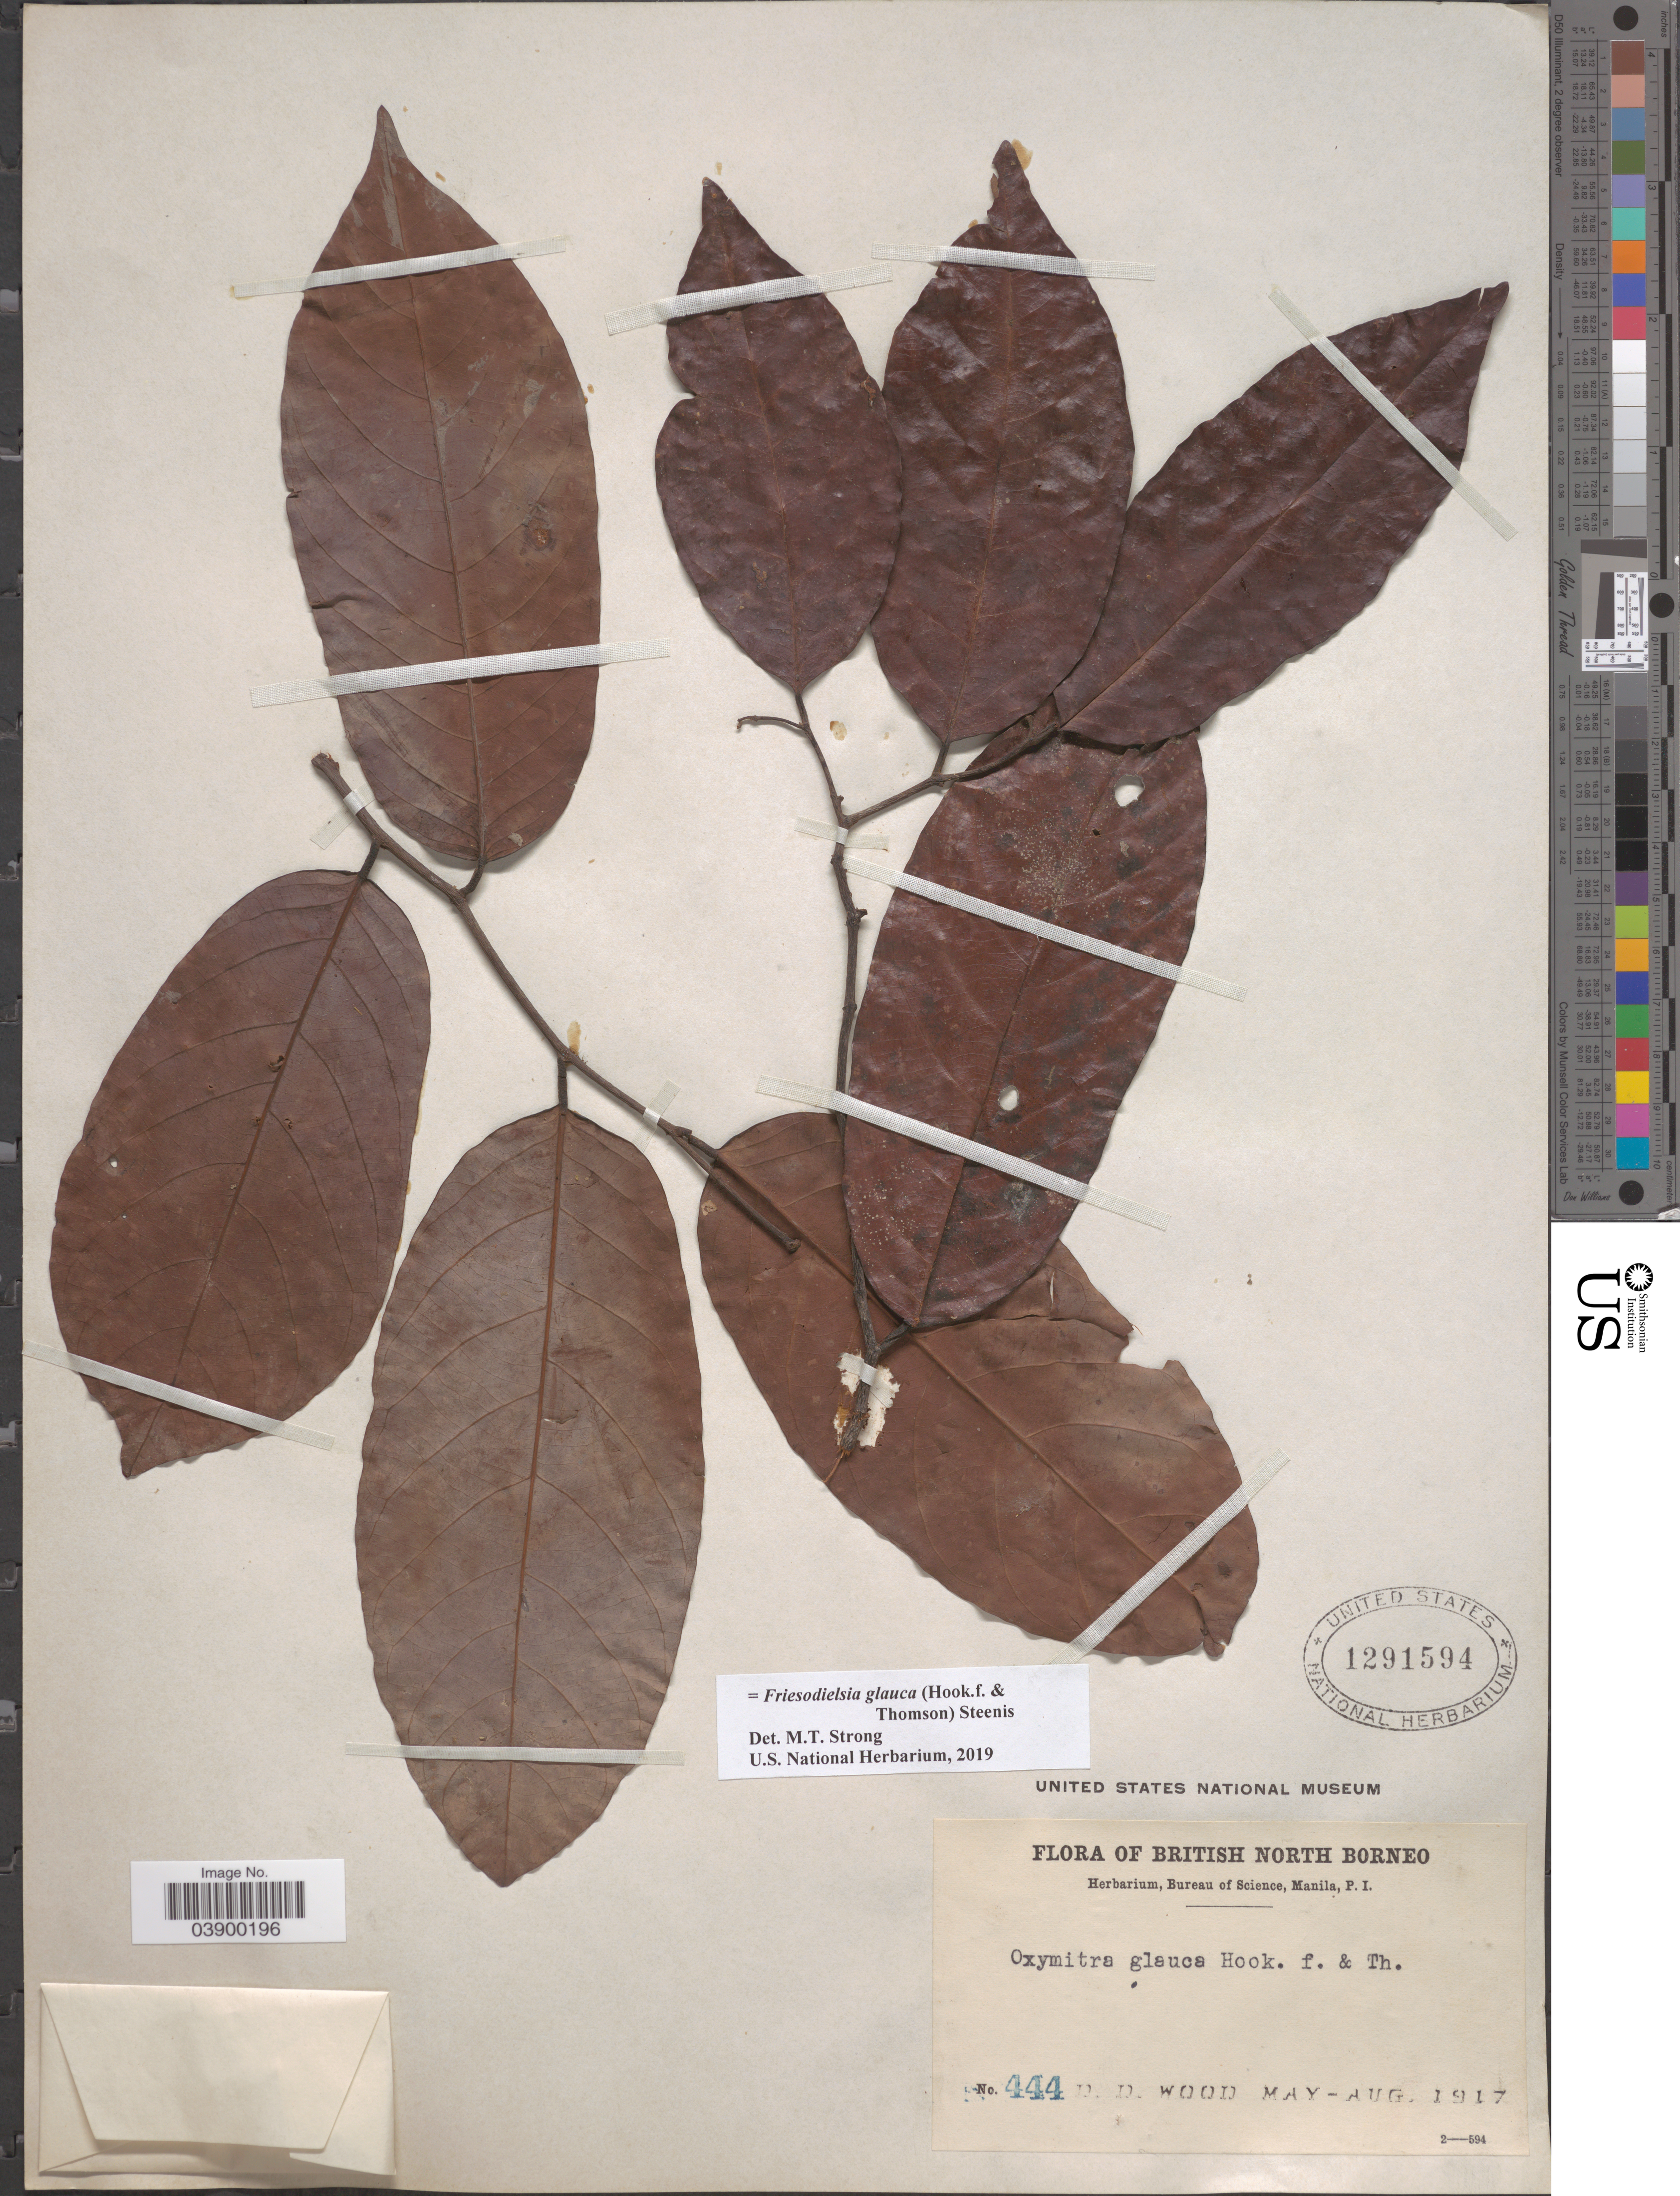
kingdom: Plantae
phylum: Tracheophyta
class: Magnoliopsida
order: Magnoliales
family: Annonaceae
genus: Friesodielsia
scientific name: Friesodielsia glauca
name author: Hook. f. & Thoms.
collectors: D. Wood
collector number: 444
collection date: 1917-05/1917-08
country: Malaysia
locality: British North Borneo.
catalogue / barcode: US 1291594